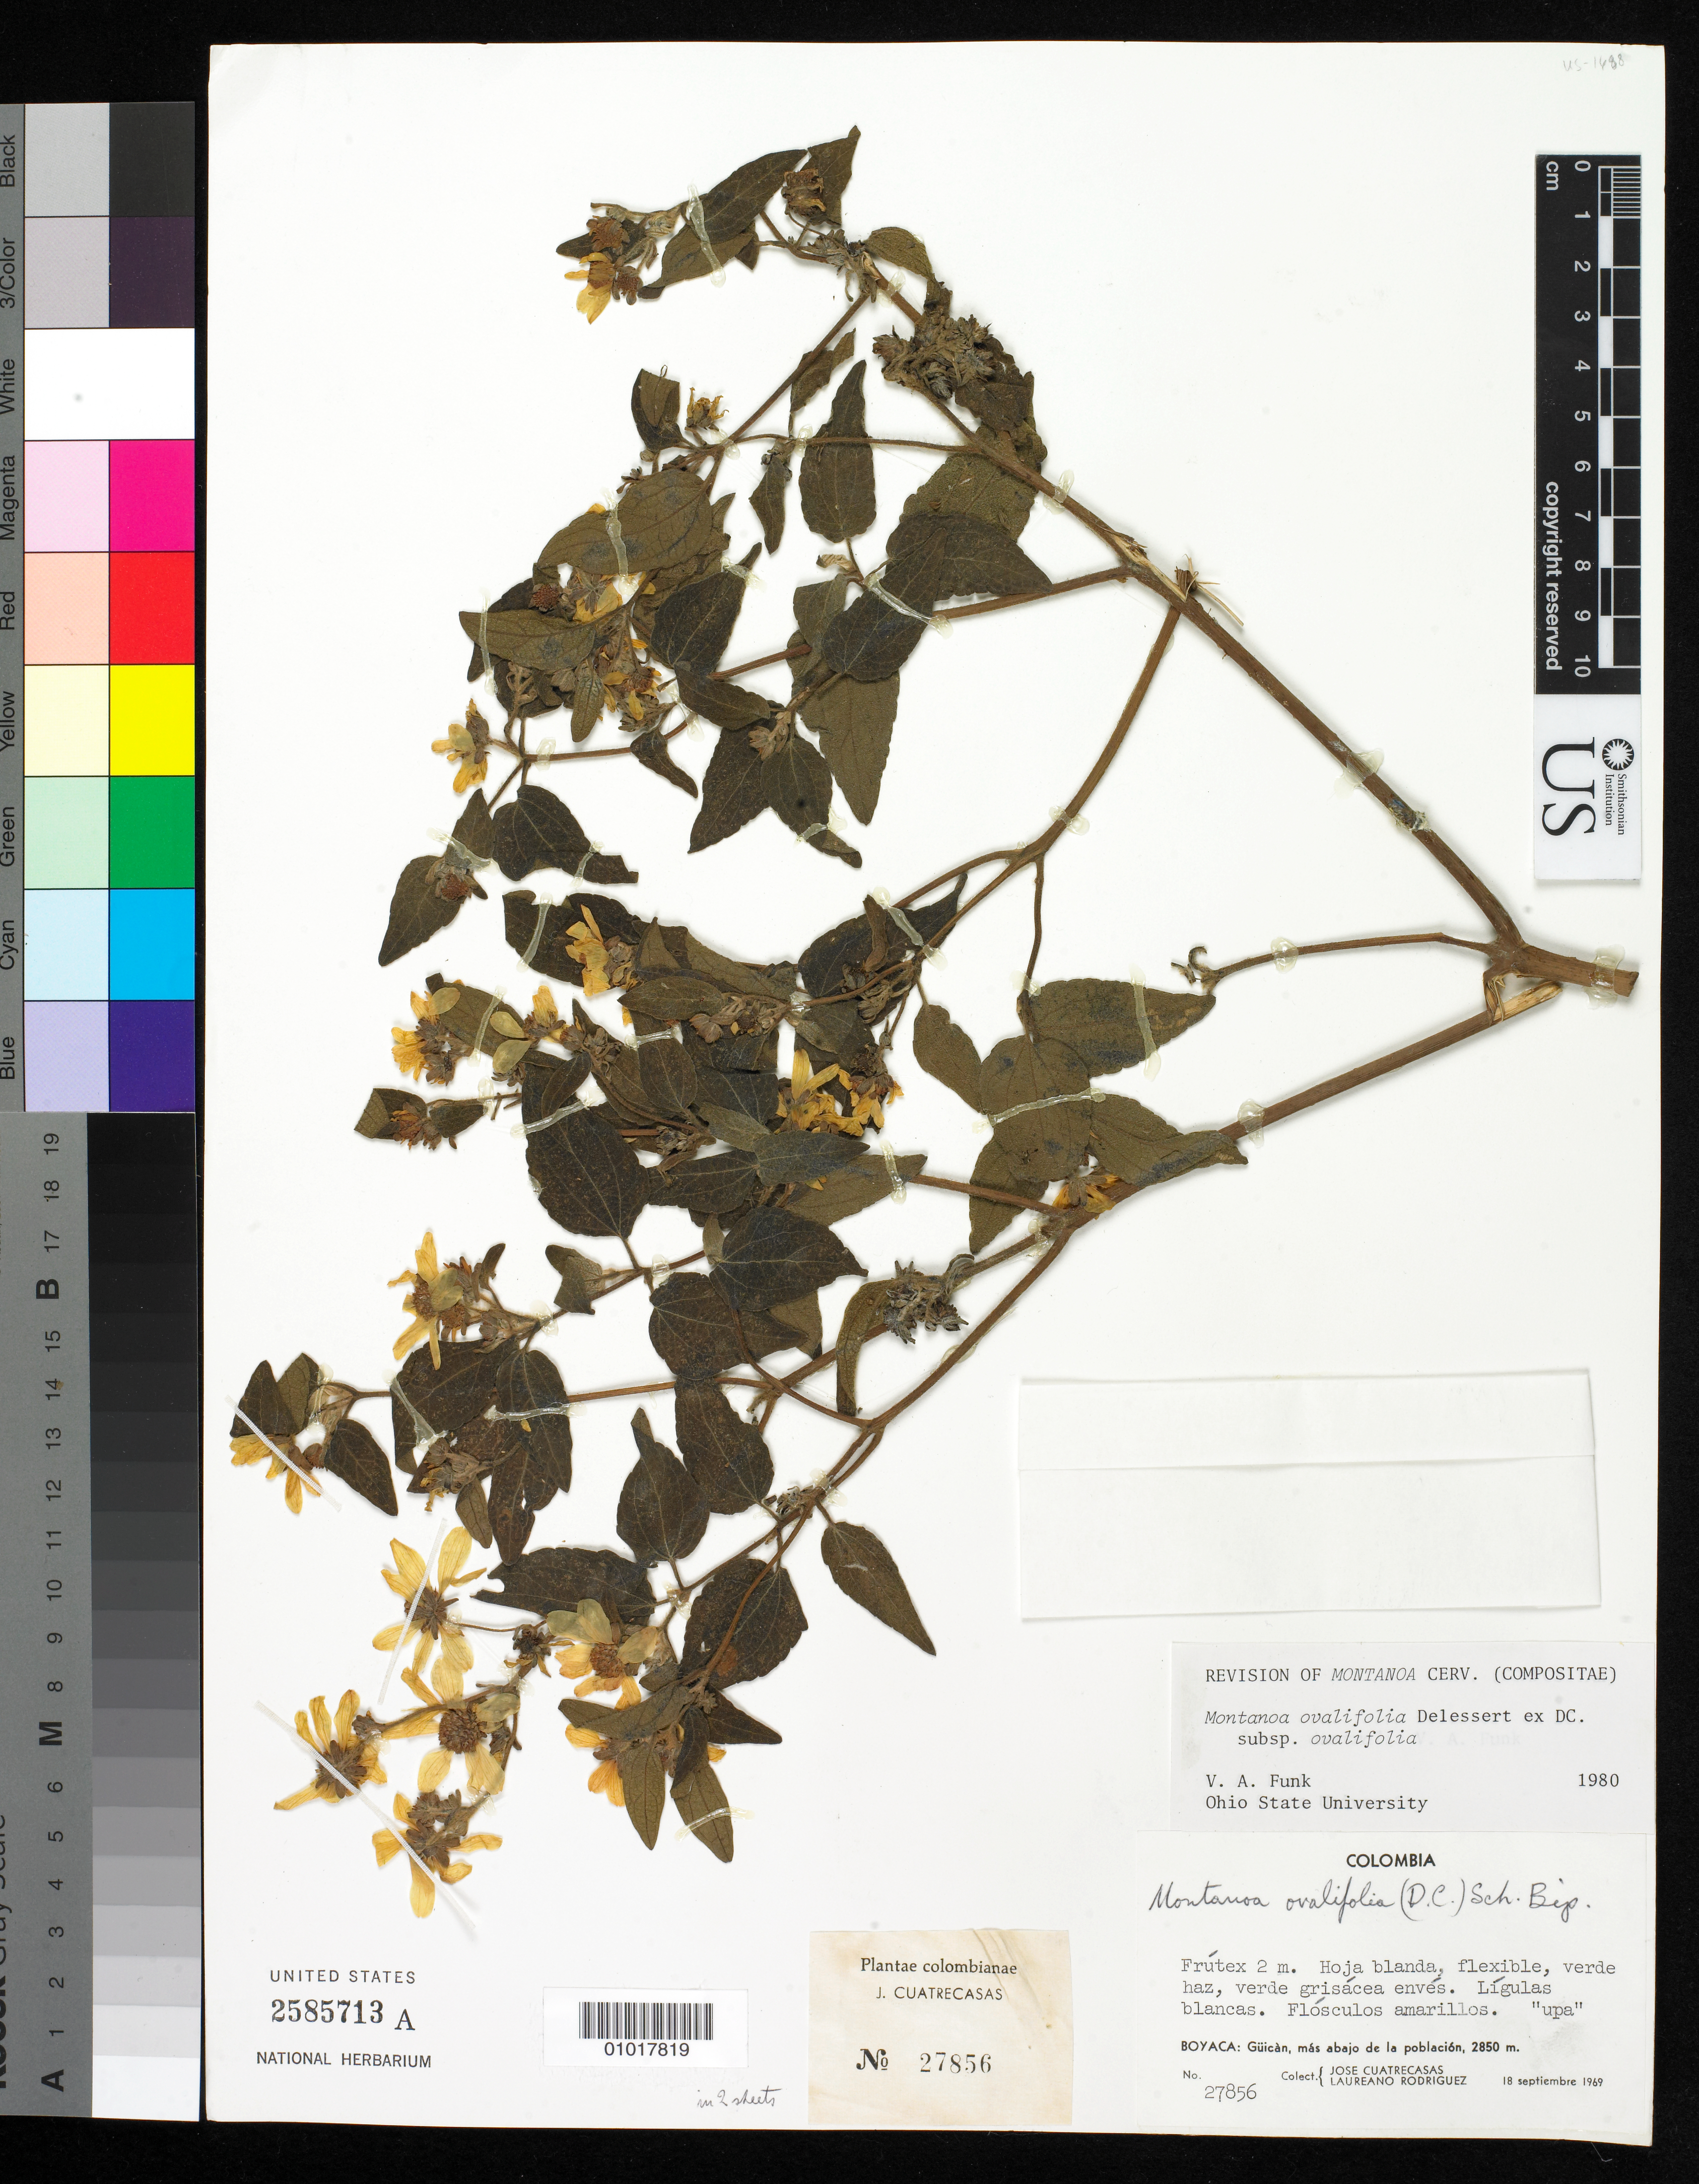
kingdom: Plantae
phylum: Tracheophyta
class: Magnoliopsida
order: Asterales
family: Asteraceae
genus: Montanoa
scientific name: Montanoa ovalifolia subsp. ovalifolia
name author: DC.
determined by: Funk, Vicki A., (BOT), Smithsonian Institution - National Museum of Natural History (UNITED STATES)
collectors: J. Cuatrecasas & L. Rodriguez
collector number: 27856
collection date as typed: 18-Sep-69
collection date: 1969-09-18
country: Colombia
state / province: Boyacá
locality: Gücàn, más abajo de la población.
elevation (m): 2850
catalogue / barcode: US 2585713A